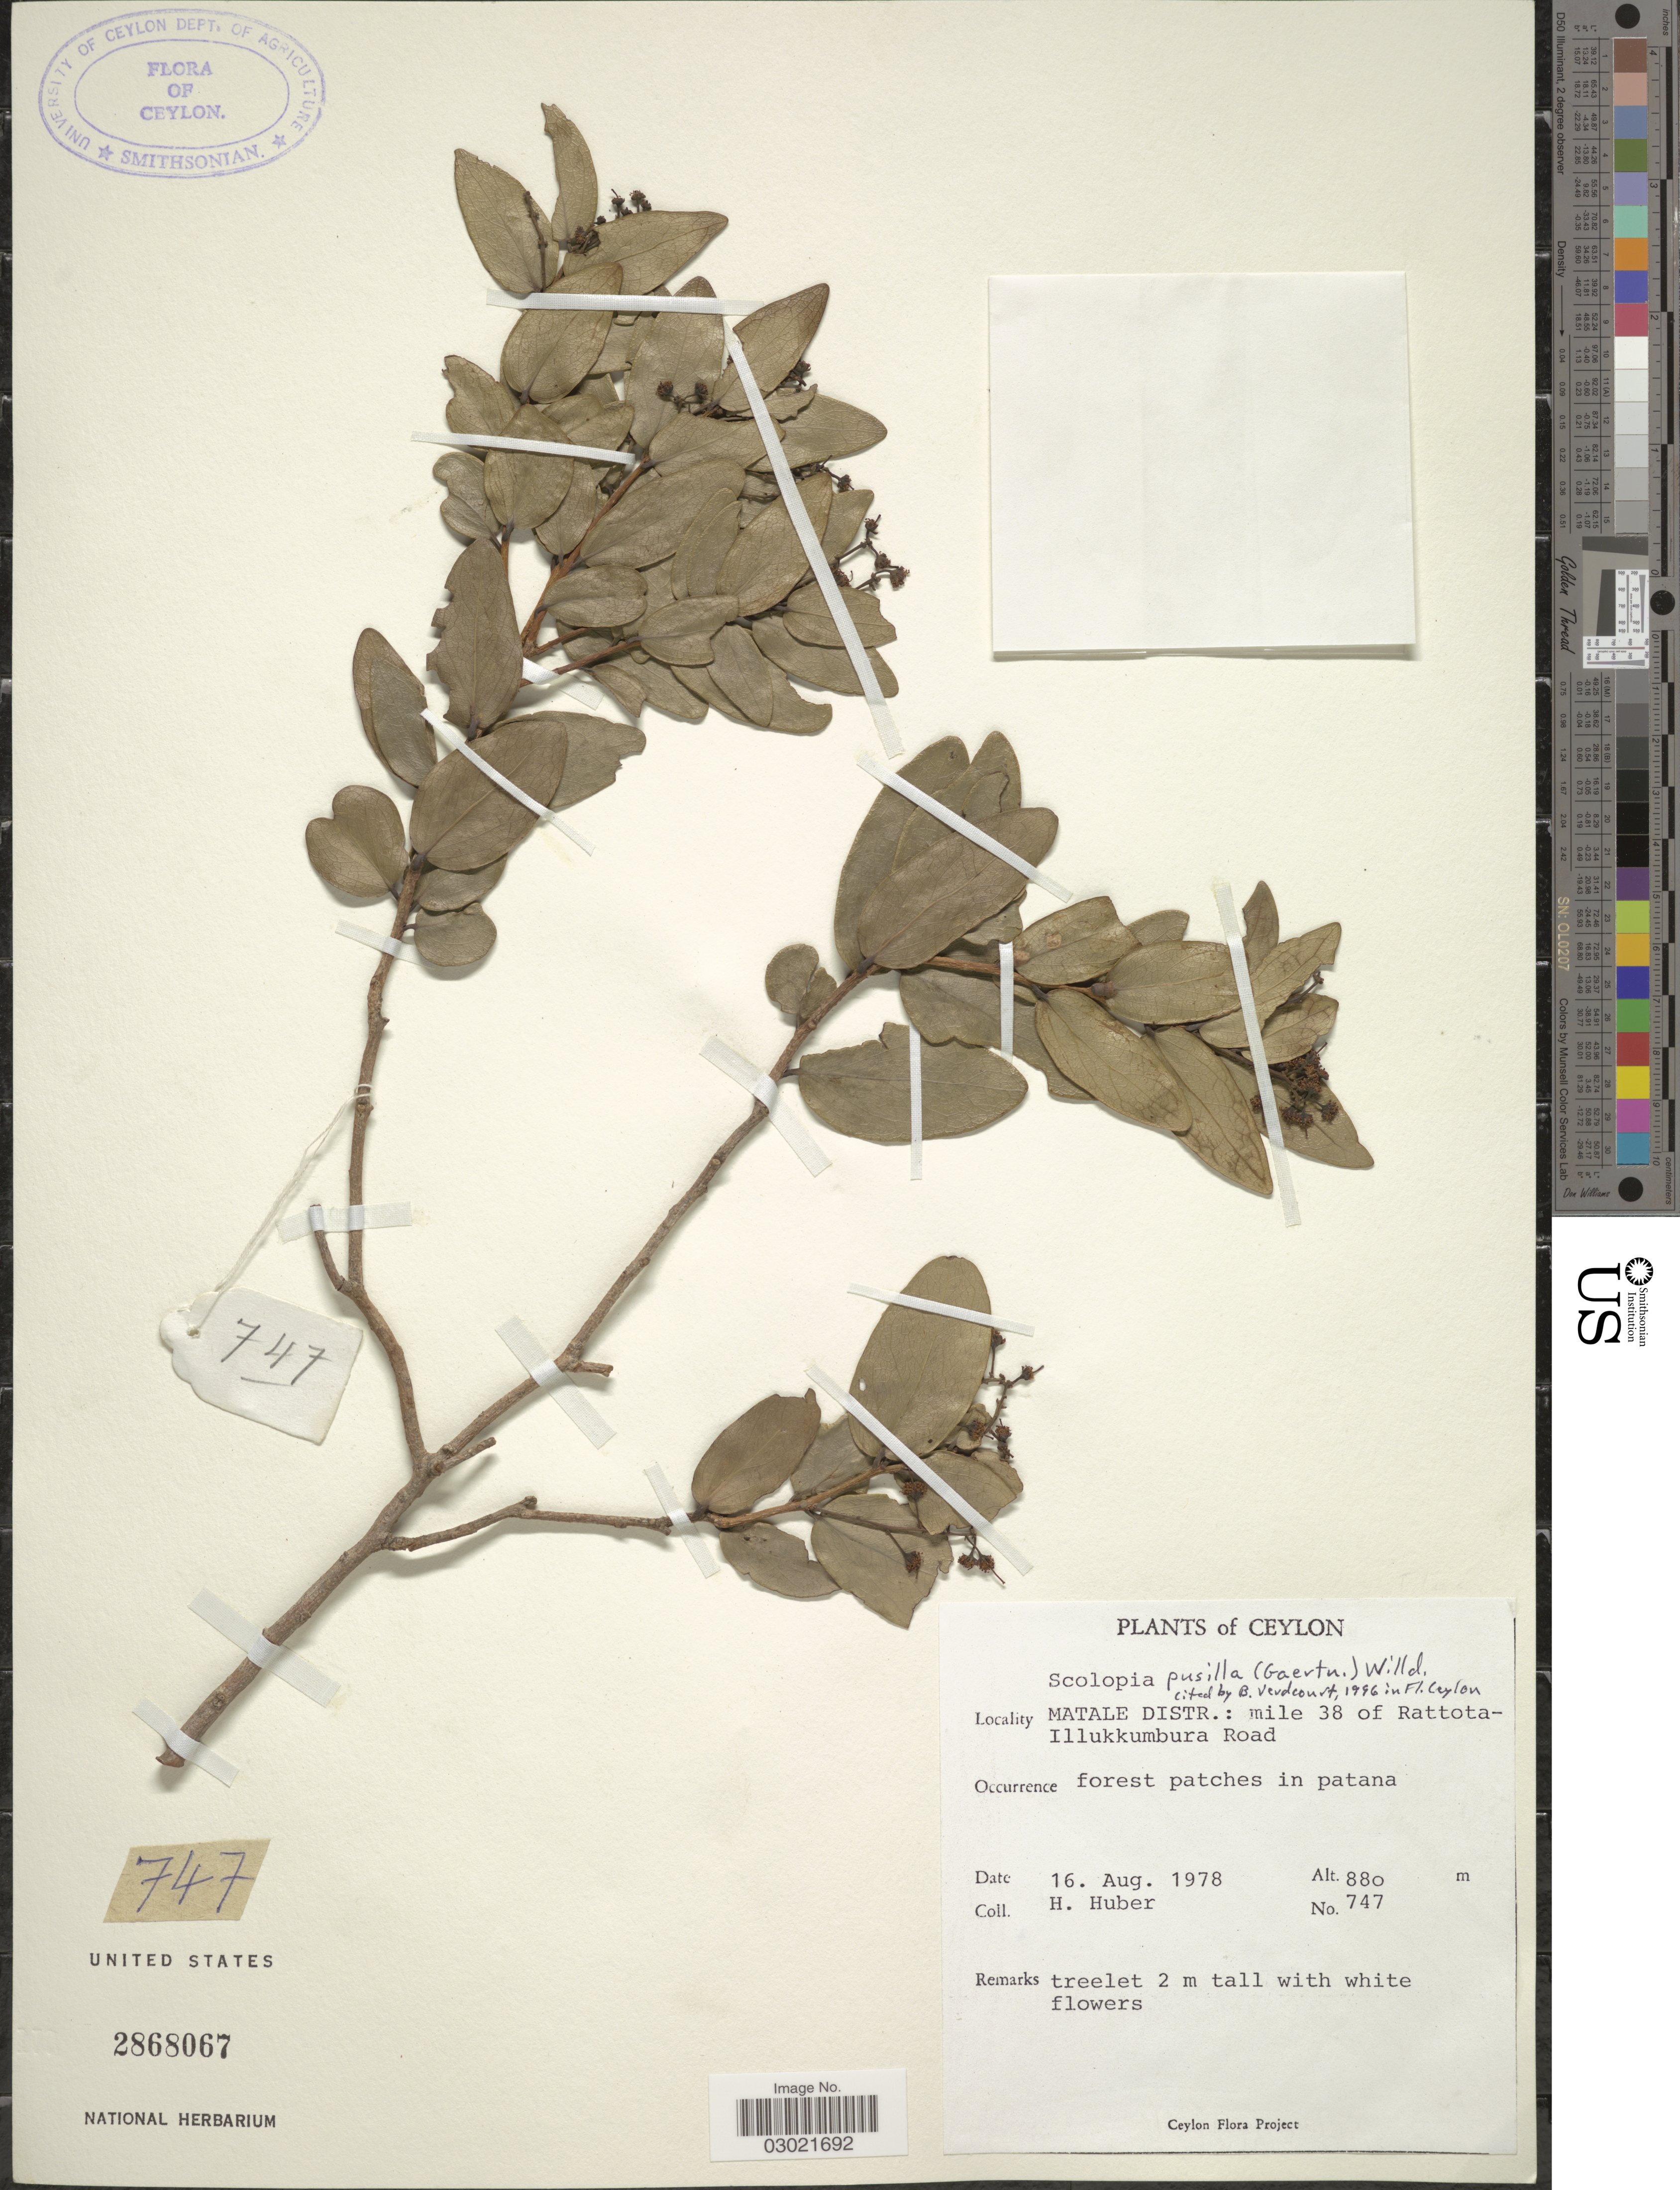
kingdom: Plantae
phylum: Tracheophyta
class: Magnoliopsida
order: Malpighiales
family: Salicaceae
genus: Scolopia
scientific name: Scolopia pusilla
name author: (Gaertn.) Willd.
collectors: H. Huber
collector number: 747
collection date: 1978-08-16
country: Sri Lanka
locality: Ceylon. Matale Distr.: mile 38 of Rattota-Illukkumbura Road.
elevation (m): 880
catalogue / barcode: US 2868067